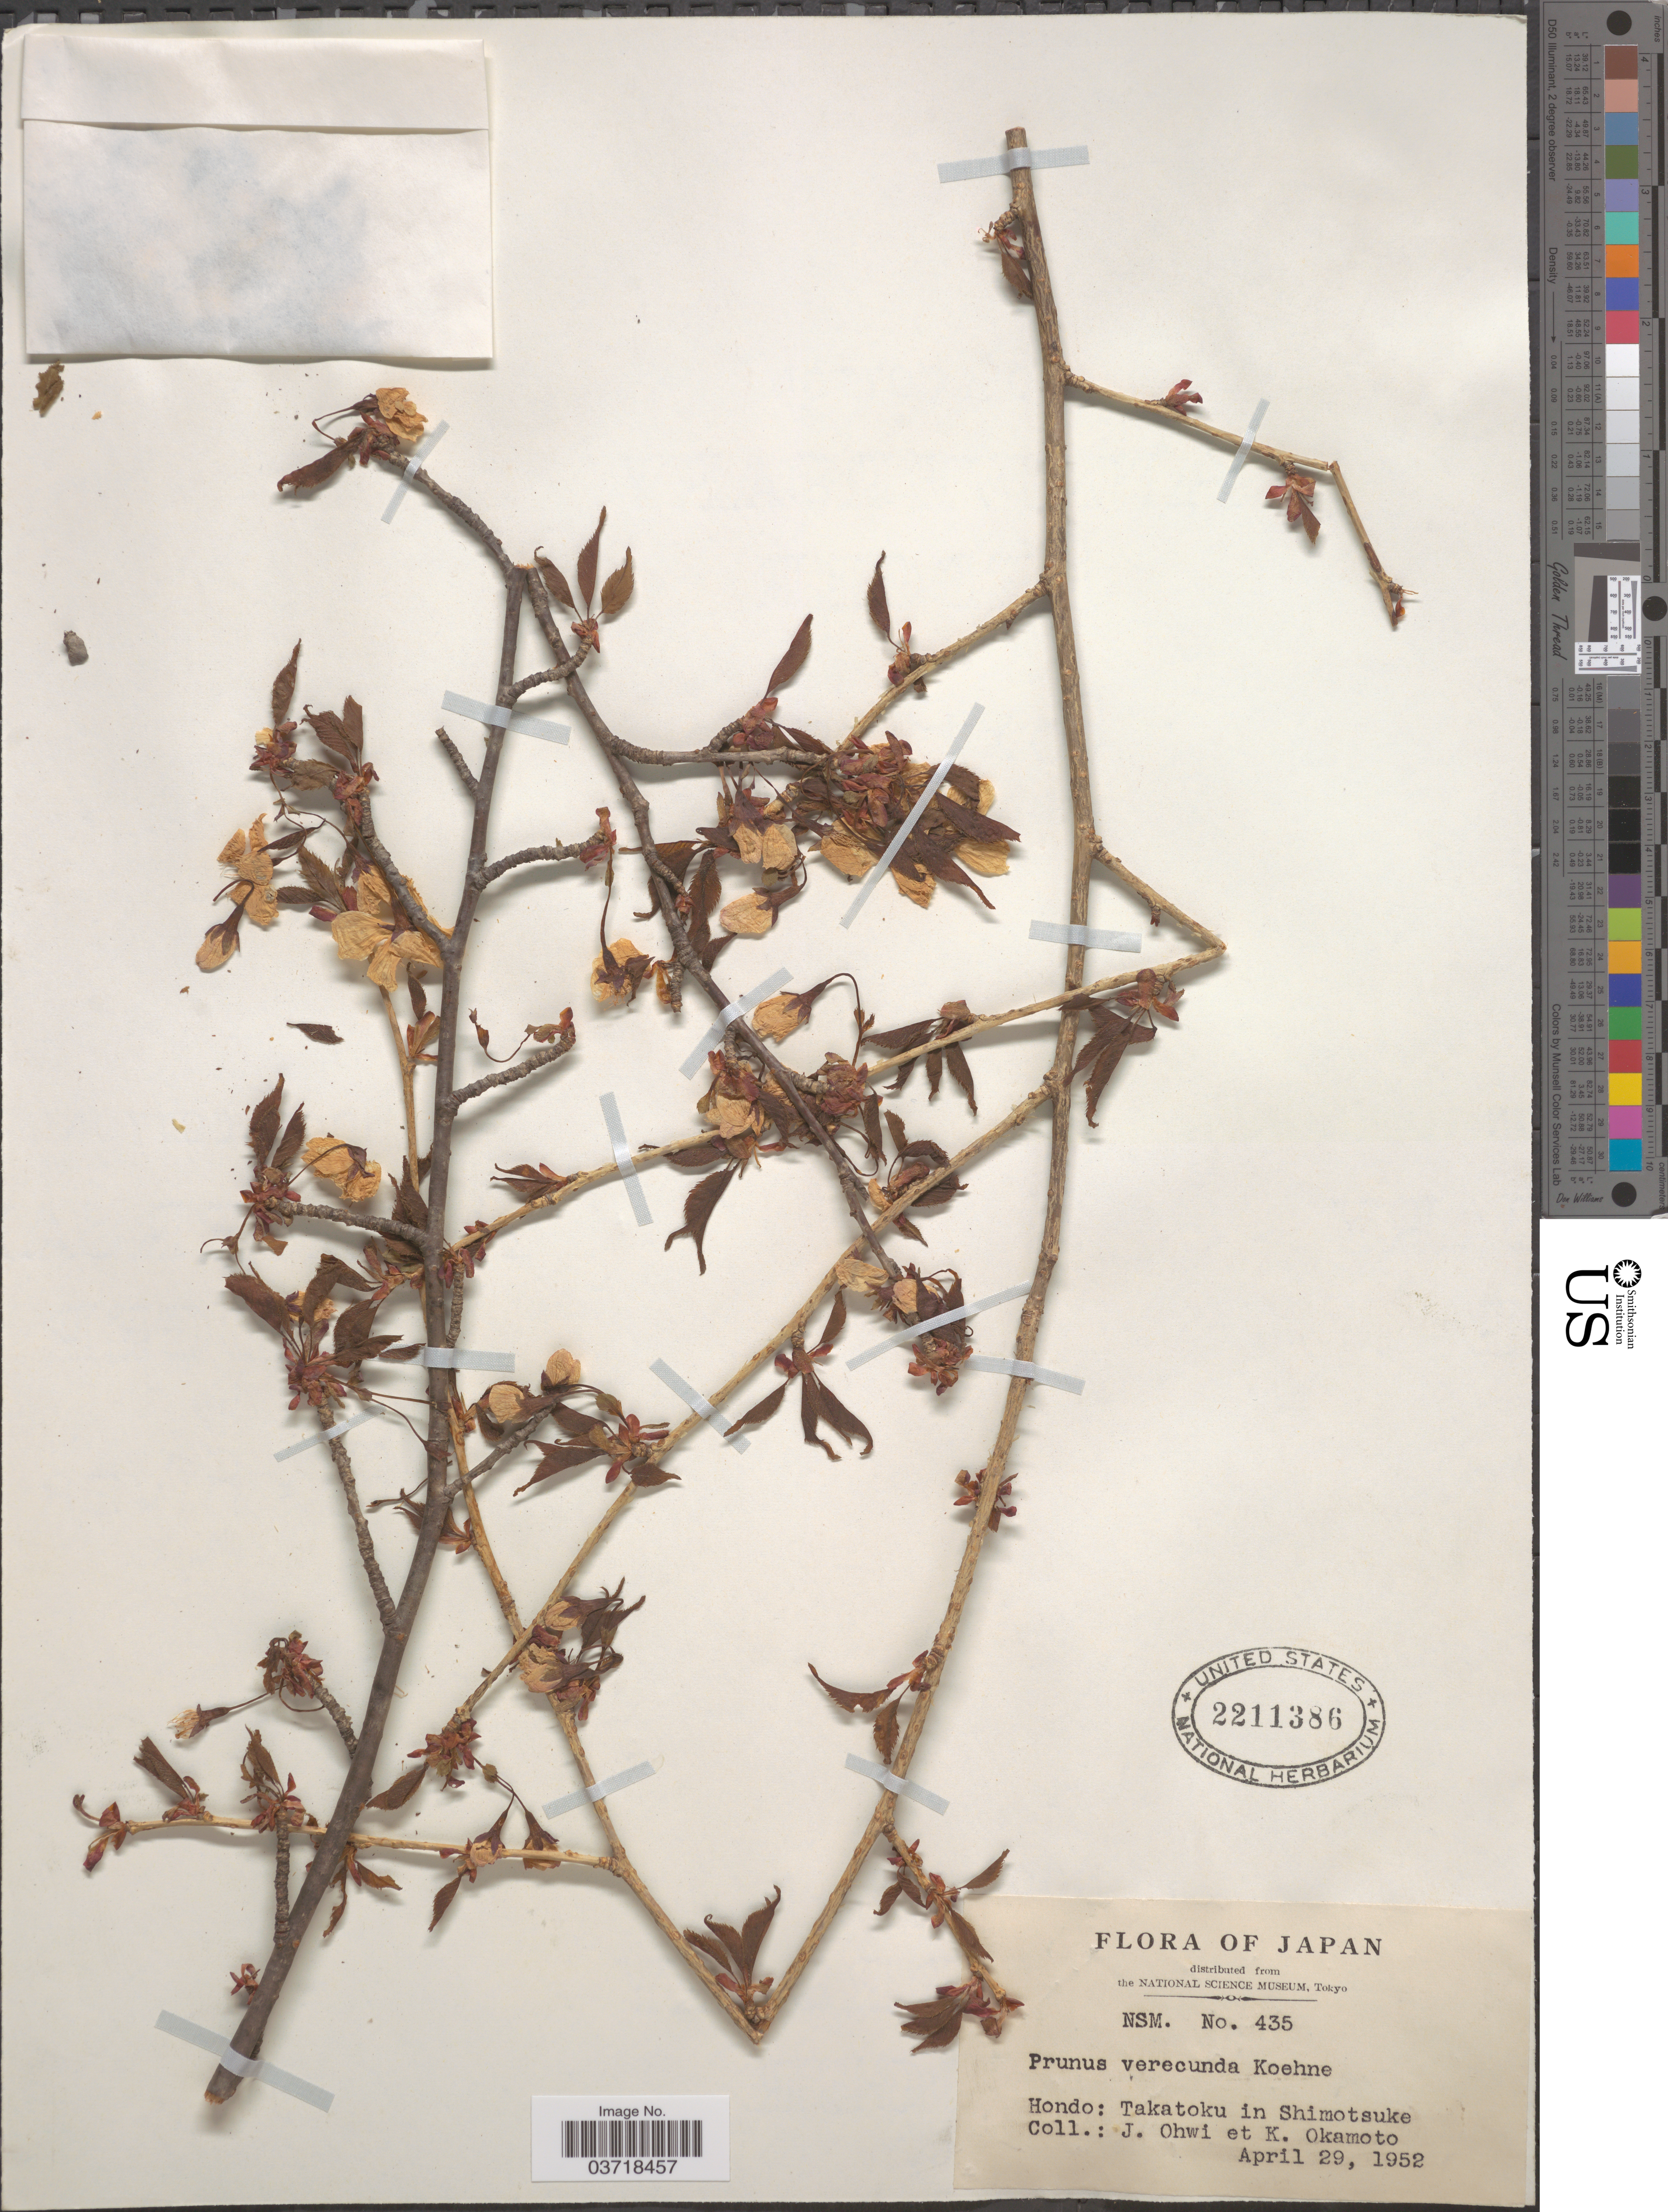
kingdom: Plantae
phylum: Tracheophyta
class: Magnoliopsida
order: Rosales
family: Rosaceae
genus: Prunus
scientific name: Prunus verecunda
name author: (Koidz.) Koehne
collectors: J. Ohwi & K. Okamoto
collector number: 435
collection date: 1952-04-29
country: Japan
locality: Hondo: Takatoku in Shimotsuke.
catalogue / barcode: US 2211386